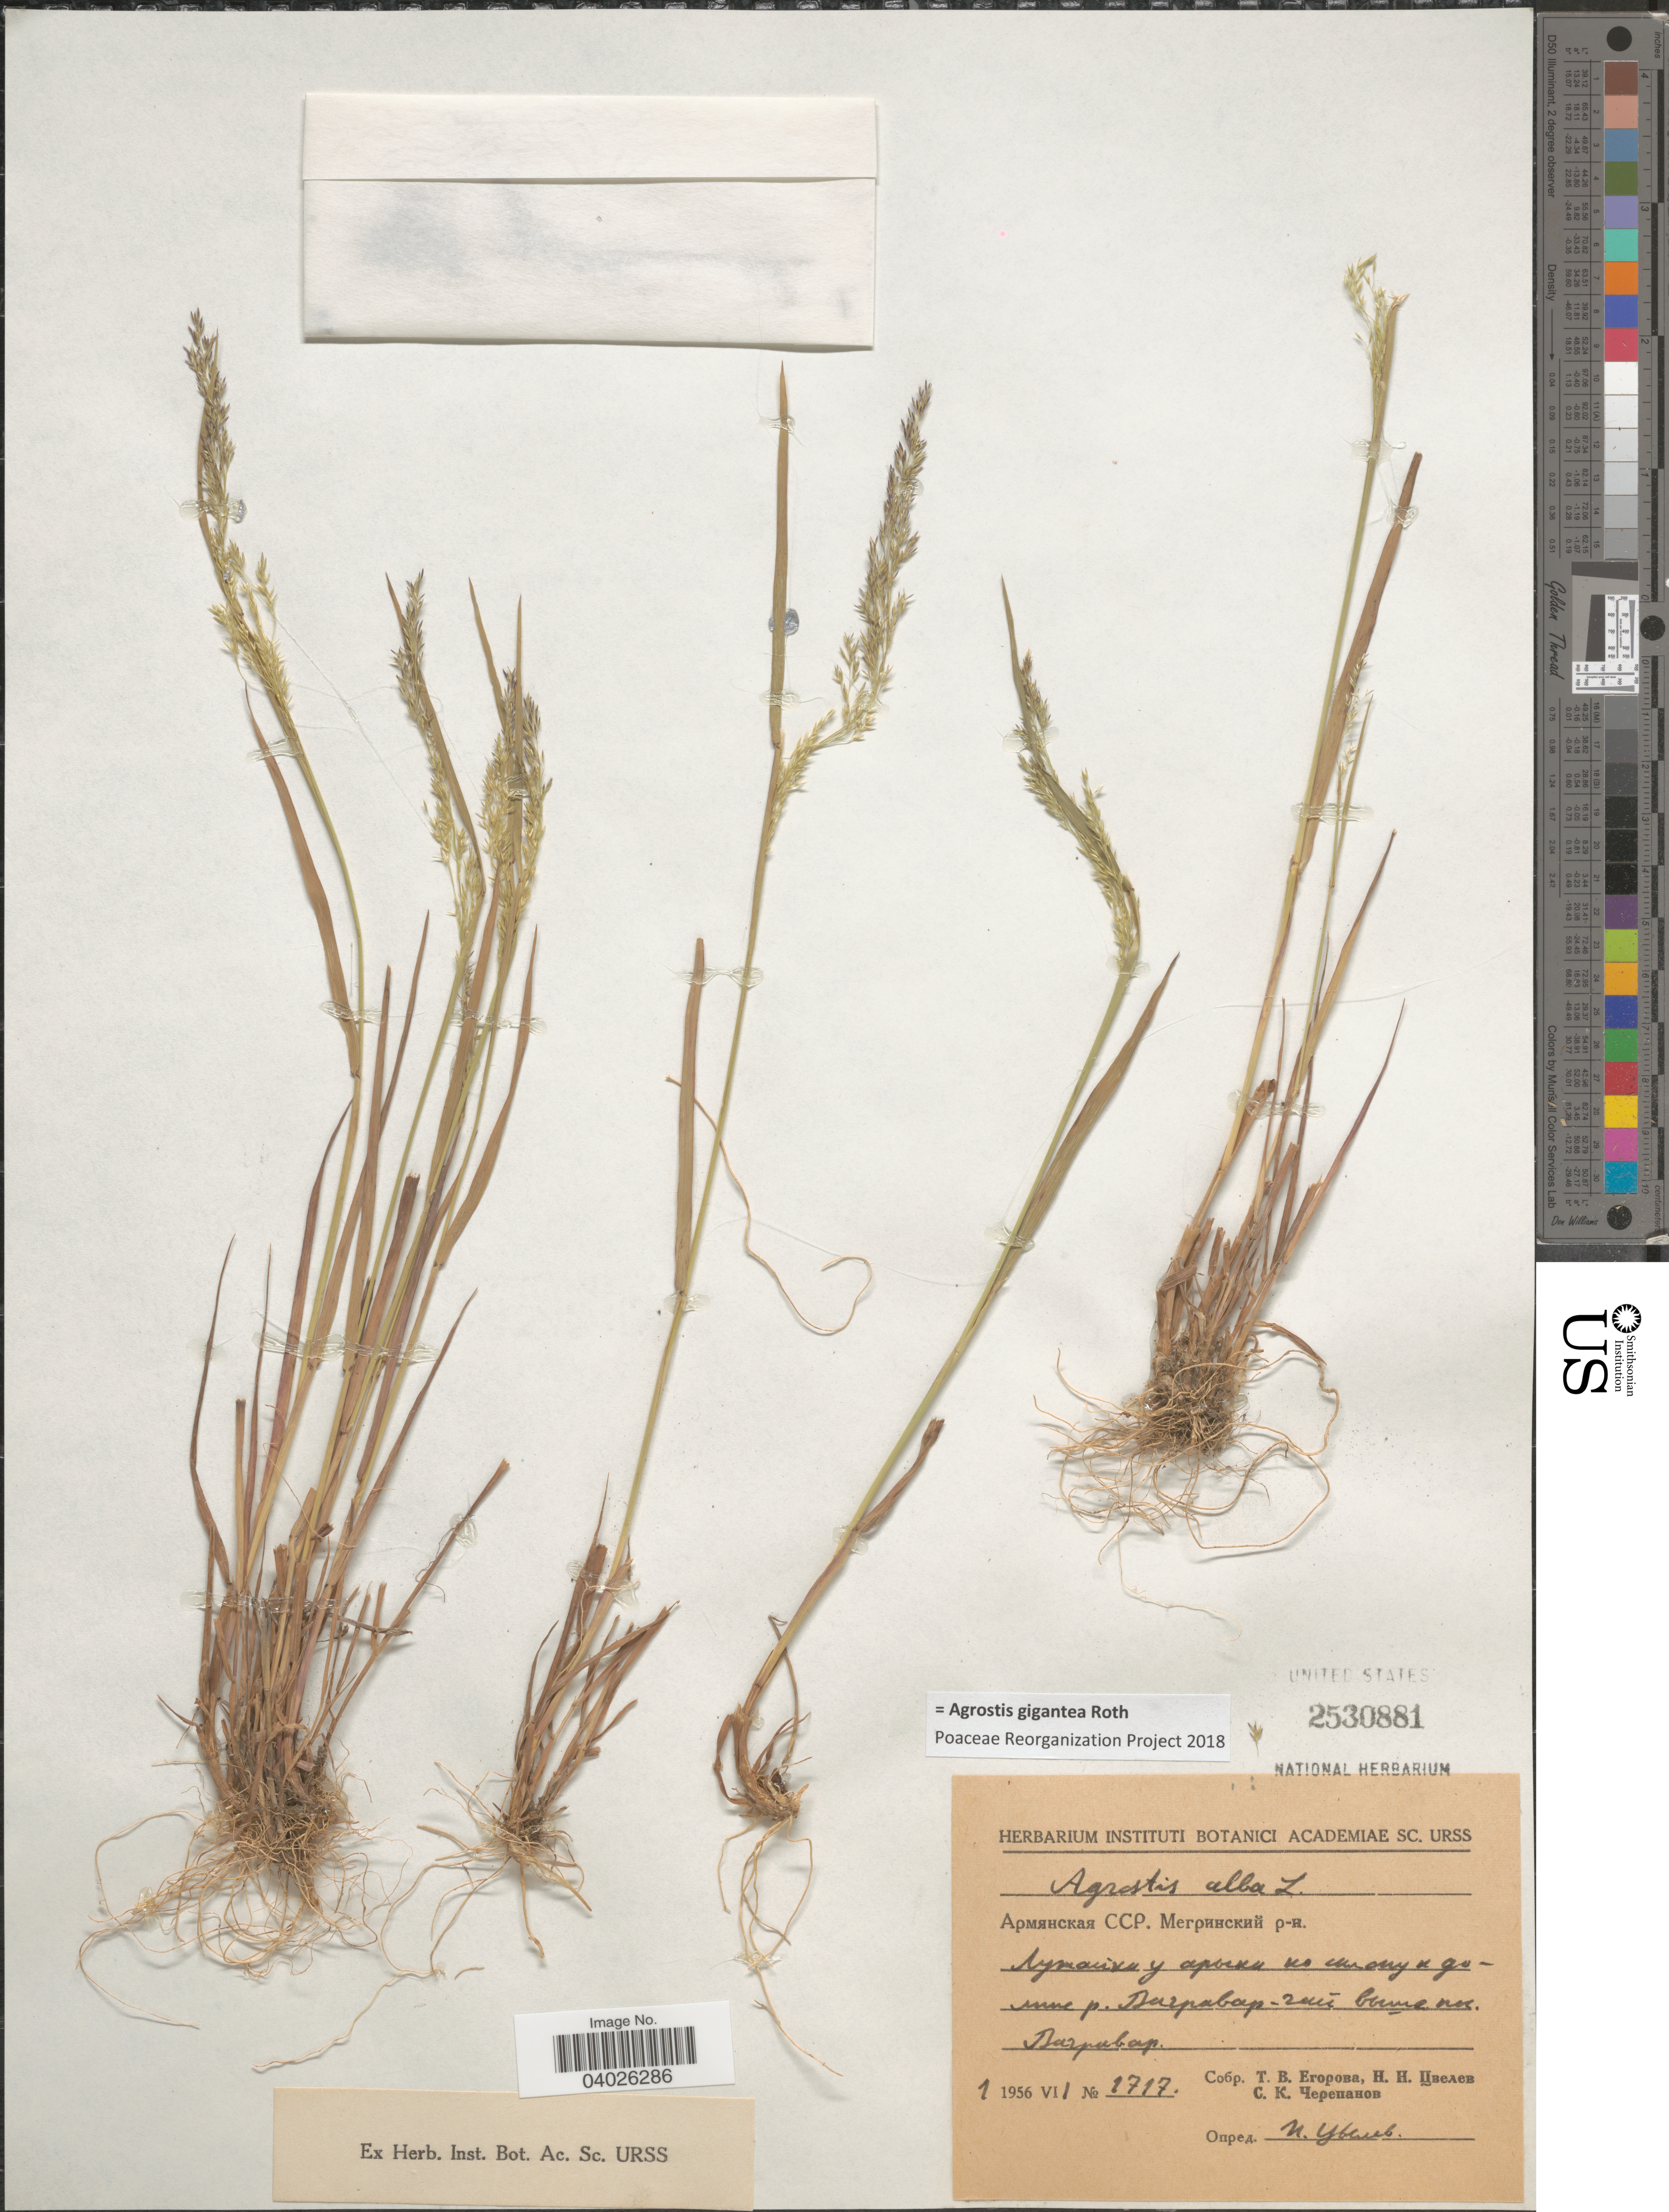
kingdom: Plantae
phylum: Tracheophyta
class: Liliopsida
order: Poales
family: Poaceae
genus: Agrostis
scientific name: Agrostis gigantea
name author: Roth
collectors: T. V. Egorova, N. Tsvelev & S. Cherepanov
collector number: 1717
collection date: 1956-07-01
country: Armenia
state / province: Syunik'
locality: District Megrinskiy, valley of river Vagravar, near village Vagravar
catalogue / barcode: US 2530881